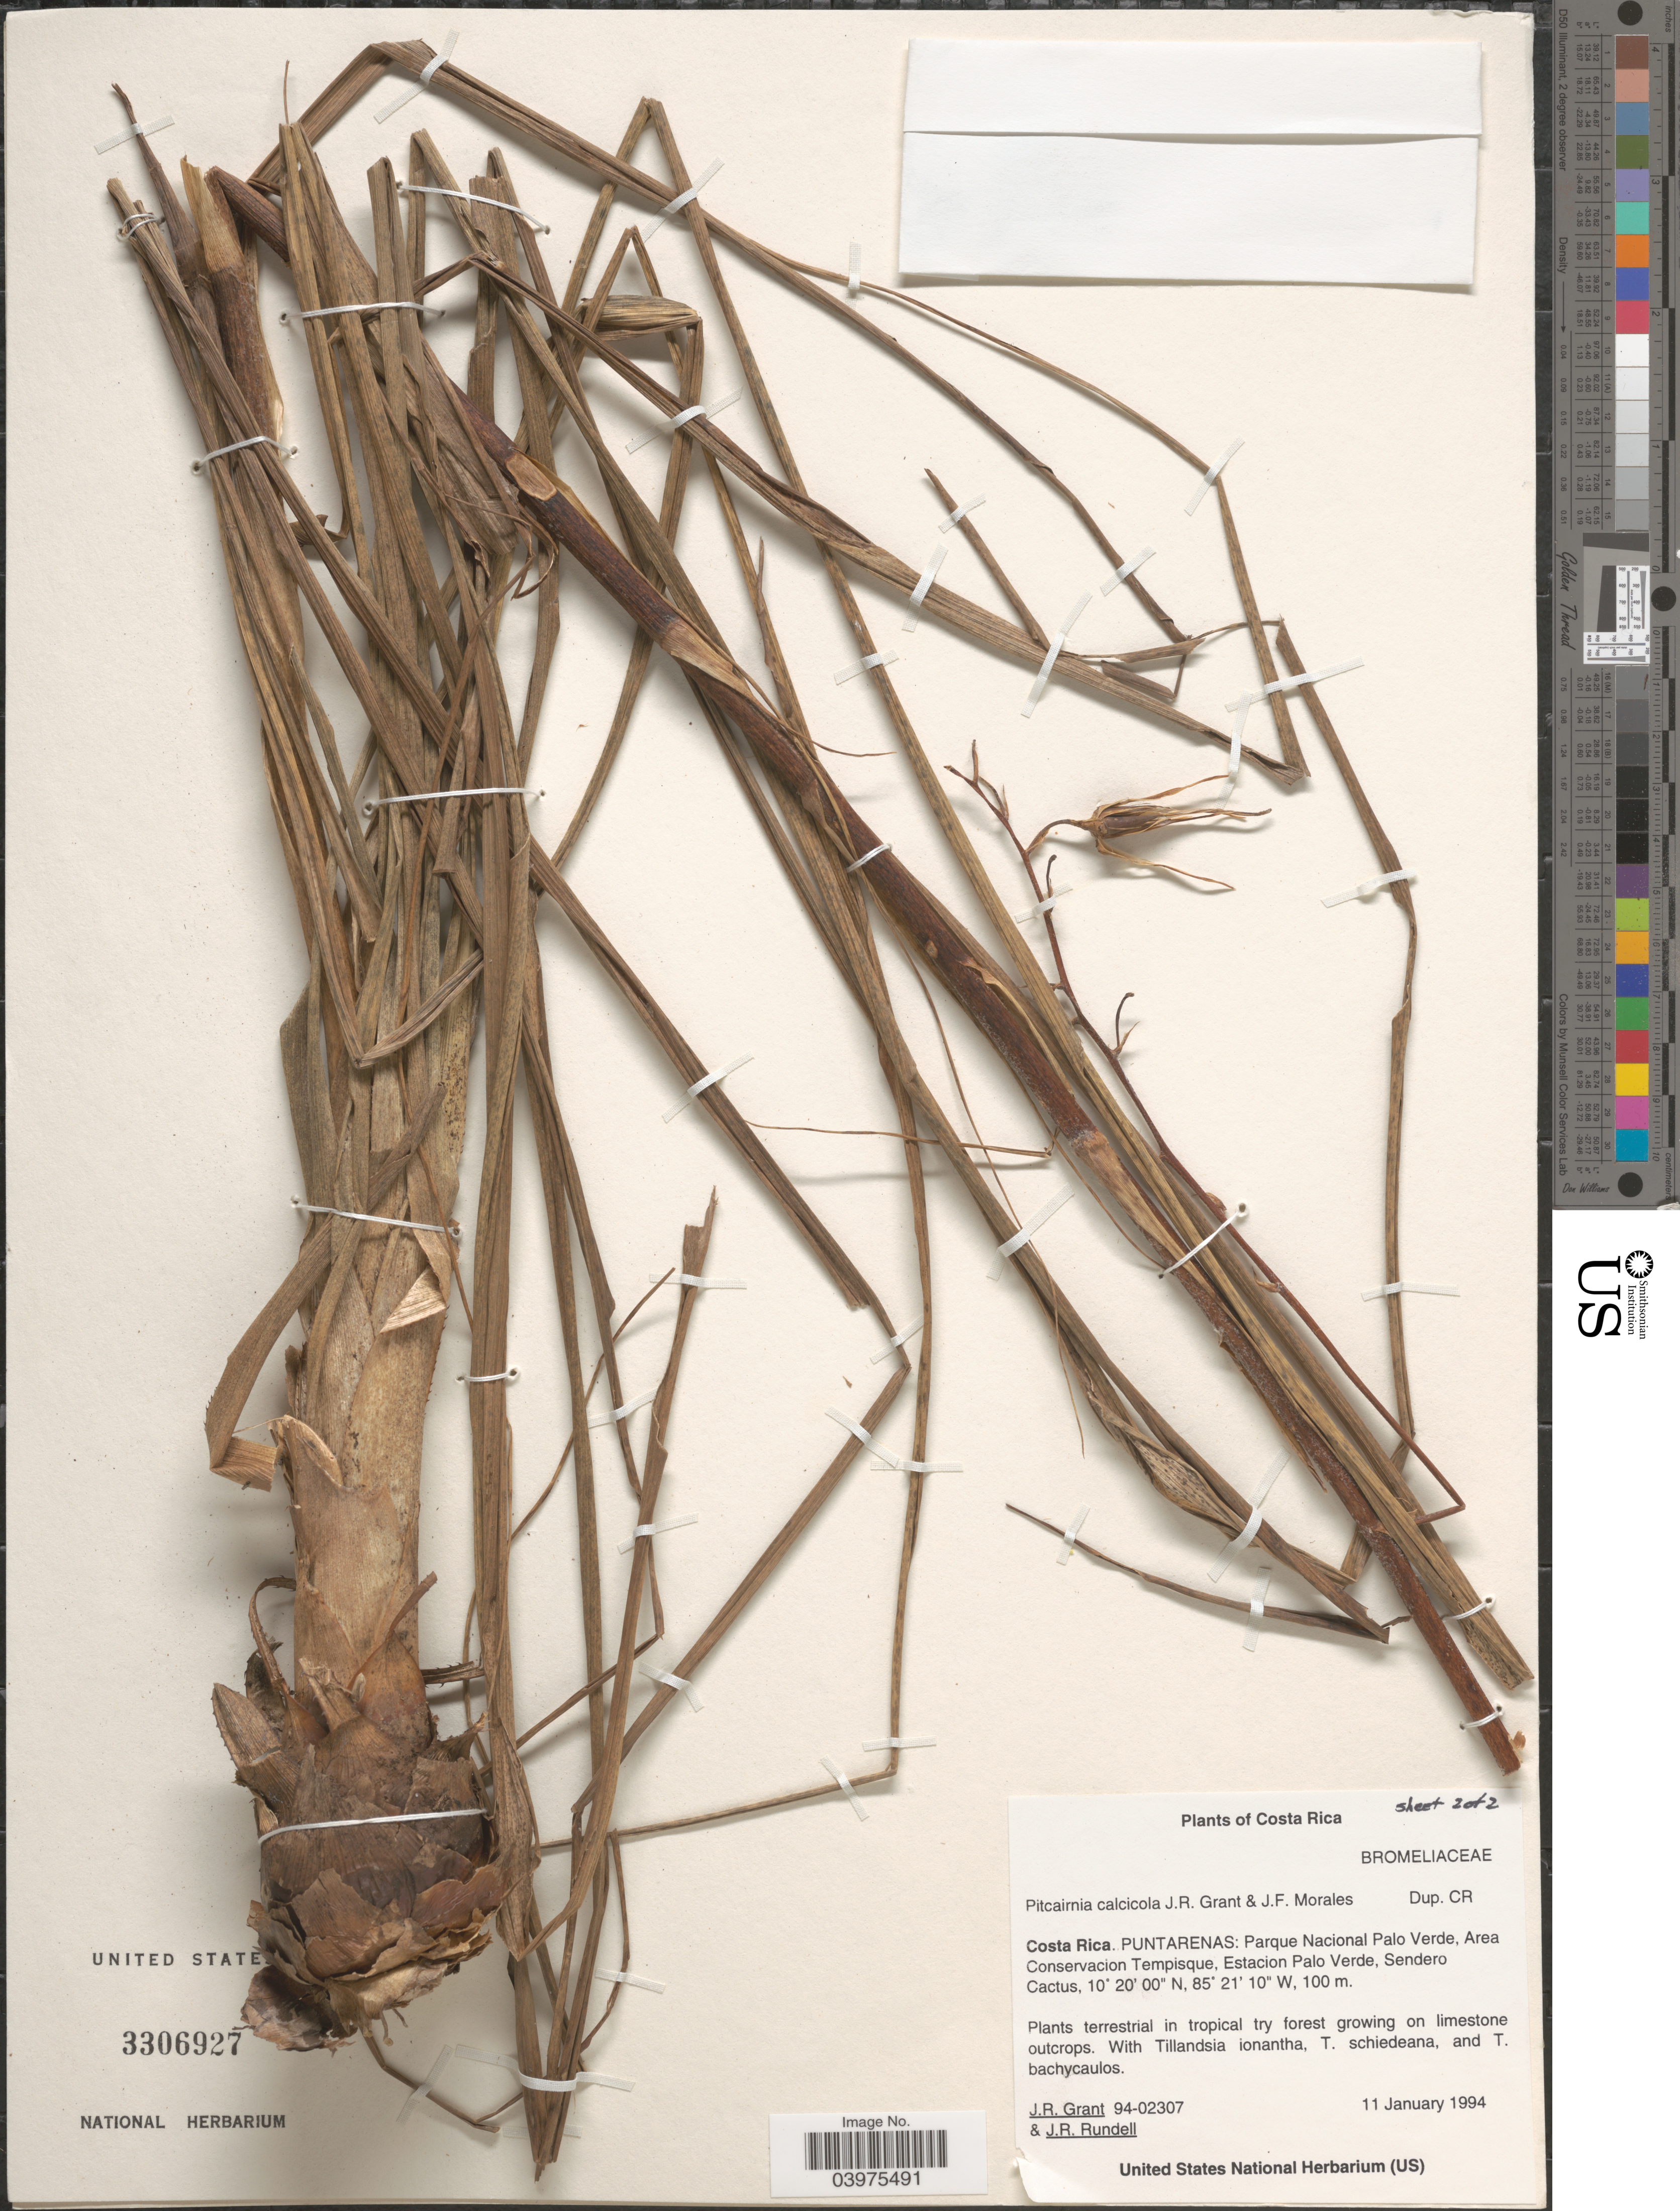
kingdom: Plantae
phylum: Tracheophyta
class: Liliopsida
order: Poales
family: Bromeliaceae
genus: Pitcairnia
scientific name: Pitcairnia calcicola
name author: J.R. Grant & J.F. Morales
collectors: J. Grant & J. R. Rundell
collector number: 94-02307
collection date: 1994-01-11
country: Costa Rica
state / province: Puntarenas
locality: Parque Nacional Palo Verde, Area Conservacion Tempisque, Estacion Palo Verde, Sendero Cactus.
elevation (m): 100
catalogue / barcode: US 3306927